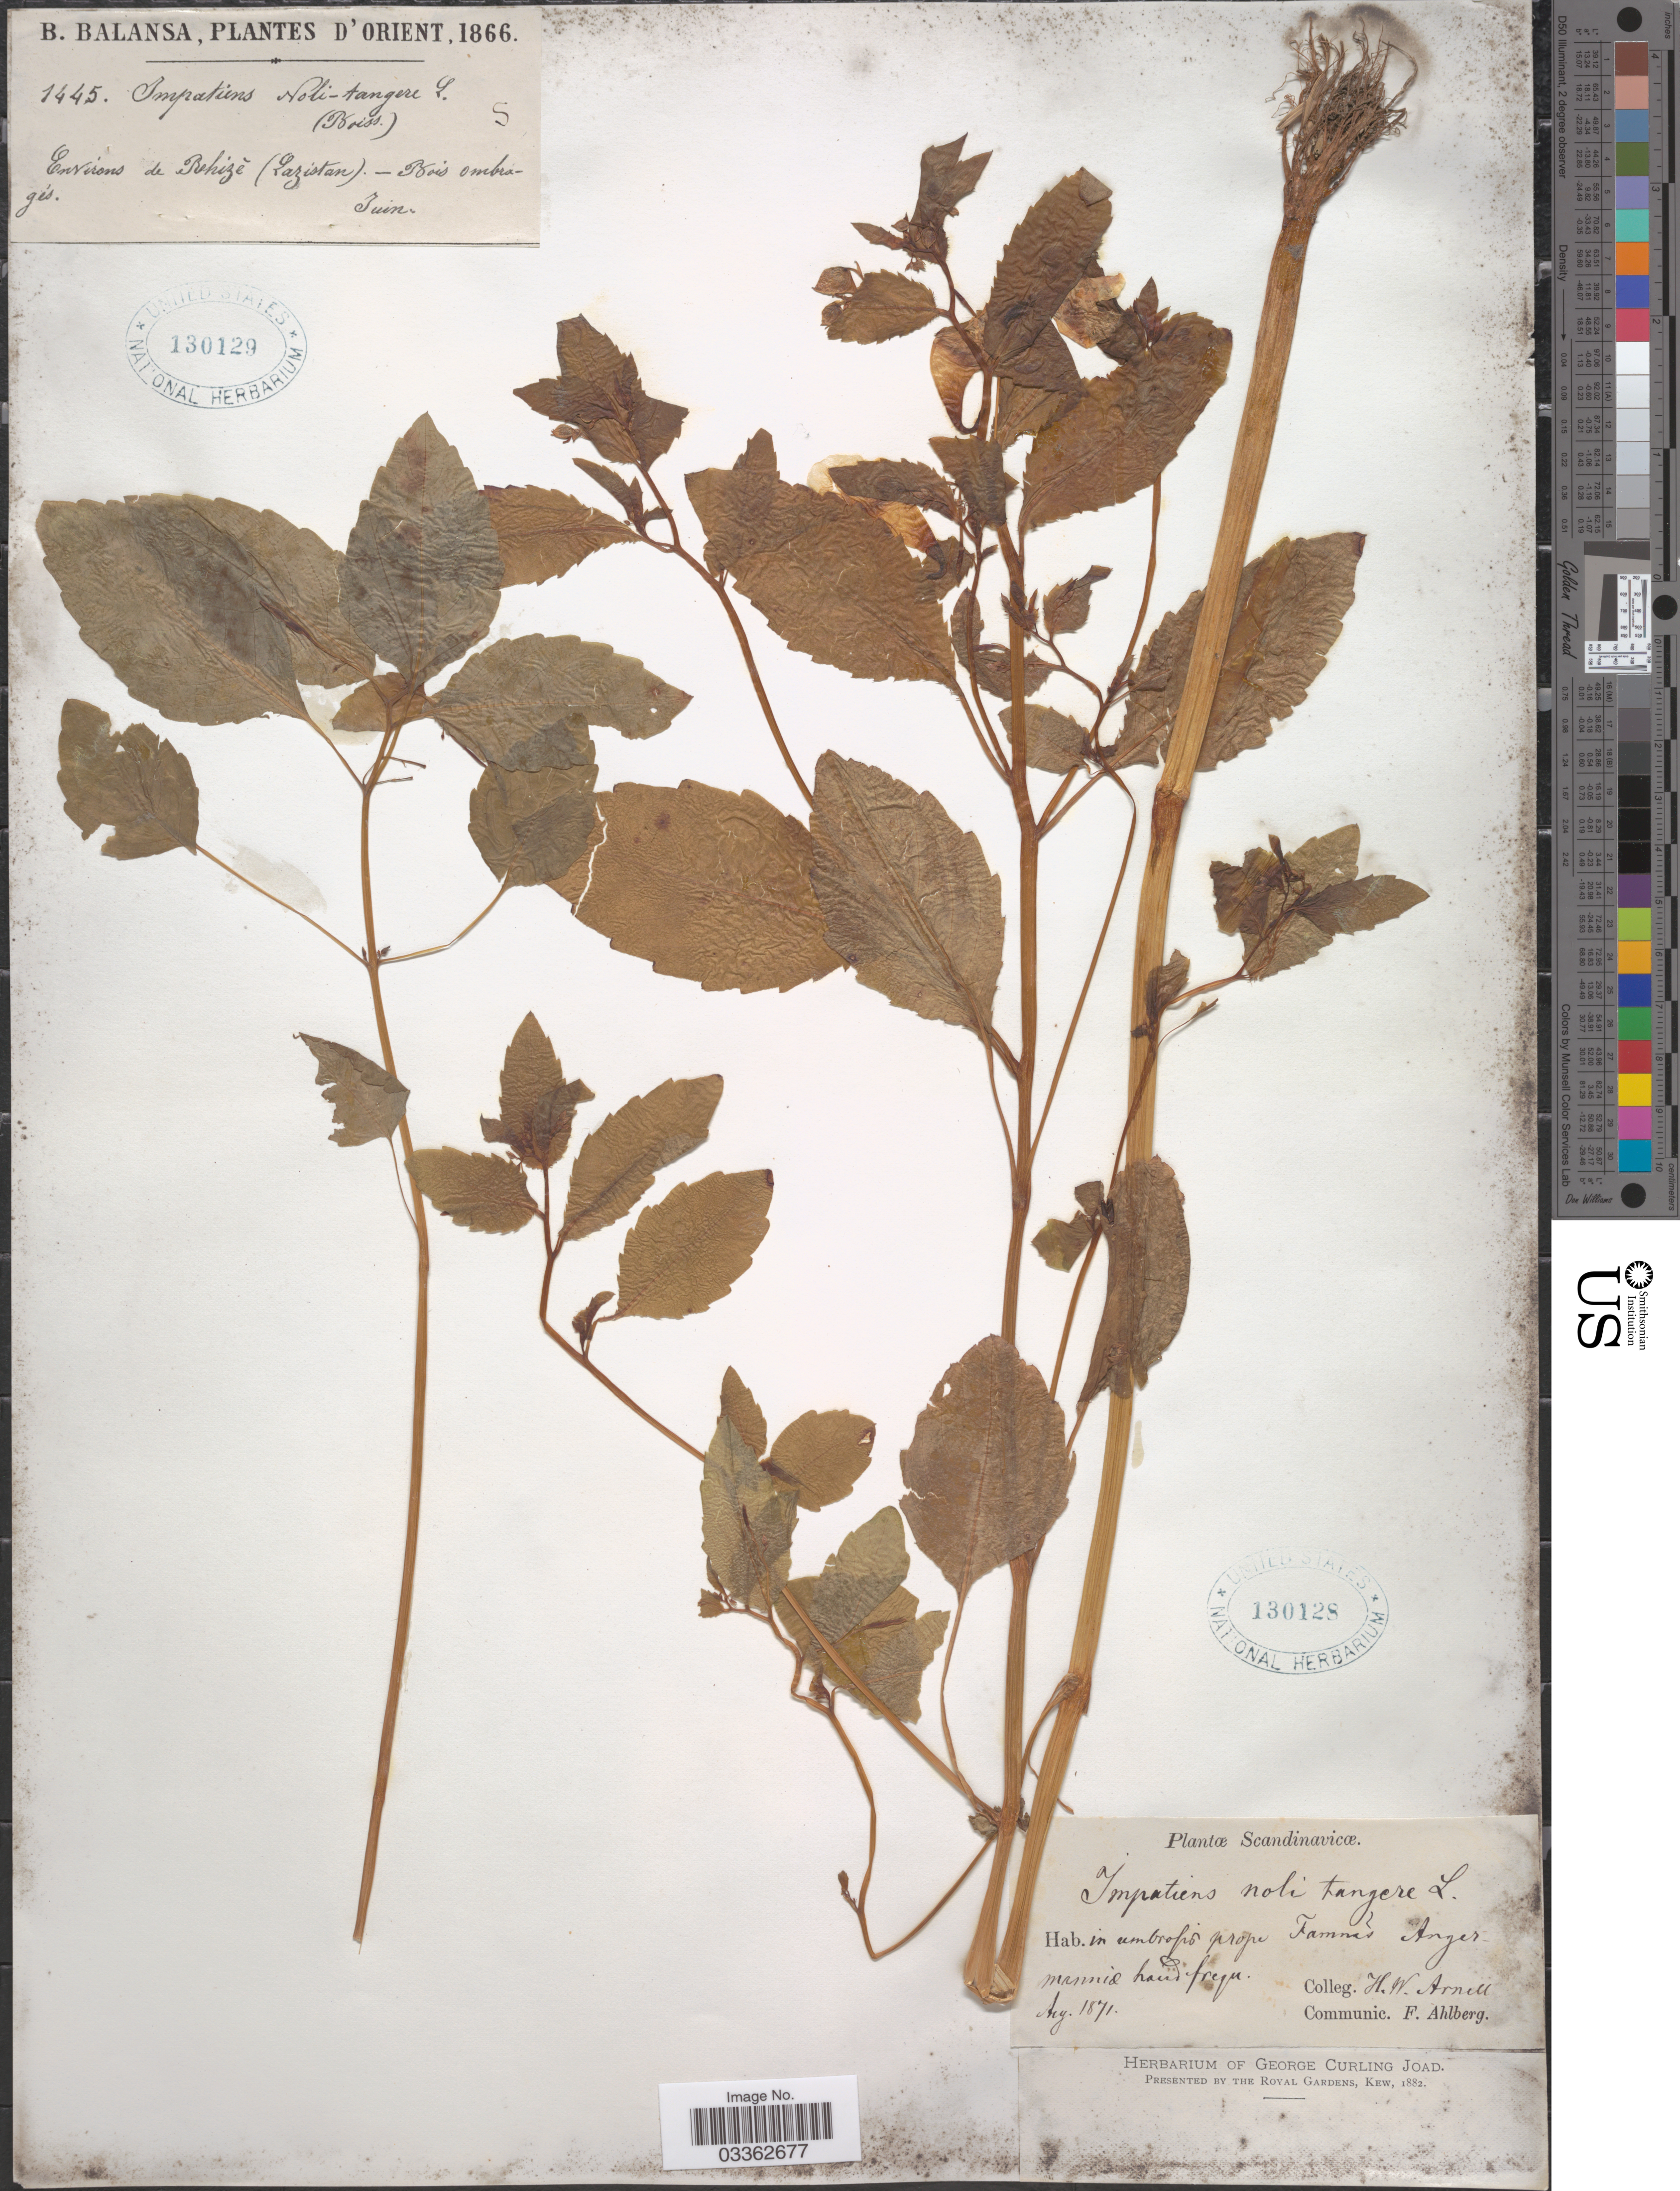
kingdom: Plantae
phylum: Tracheophyta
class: Magnoliopsida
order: Ericales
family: Balsaminaceae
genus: Impatiens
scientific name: Impatiens noli-tangere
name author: L.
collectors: B. Balansa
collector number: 1445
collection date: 1866-06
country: Turkey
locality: D'Orient. Environs de Behizé (Lazistan).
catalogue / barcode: US 130129-2